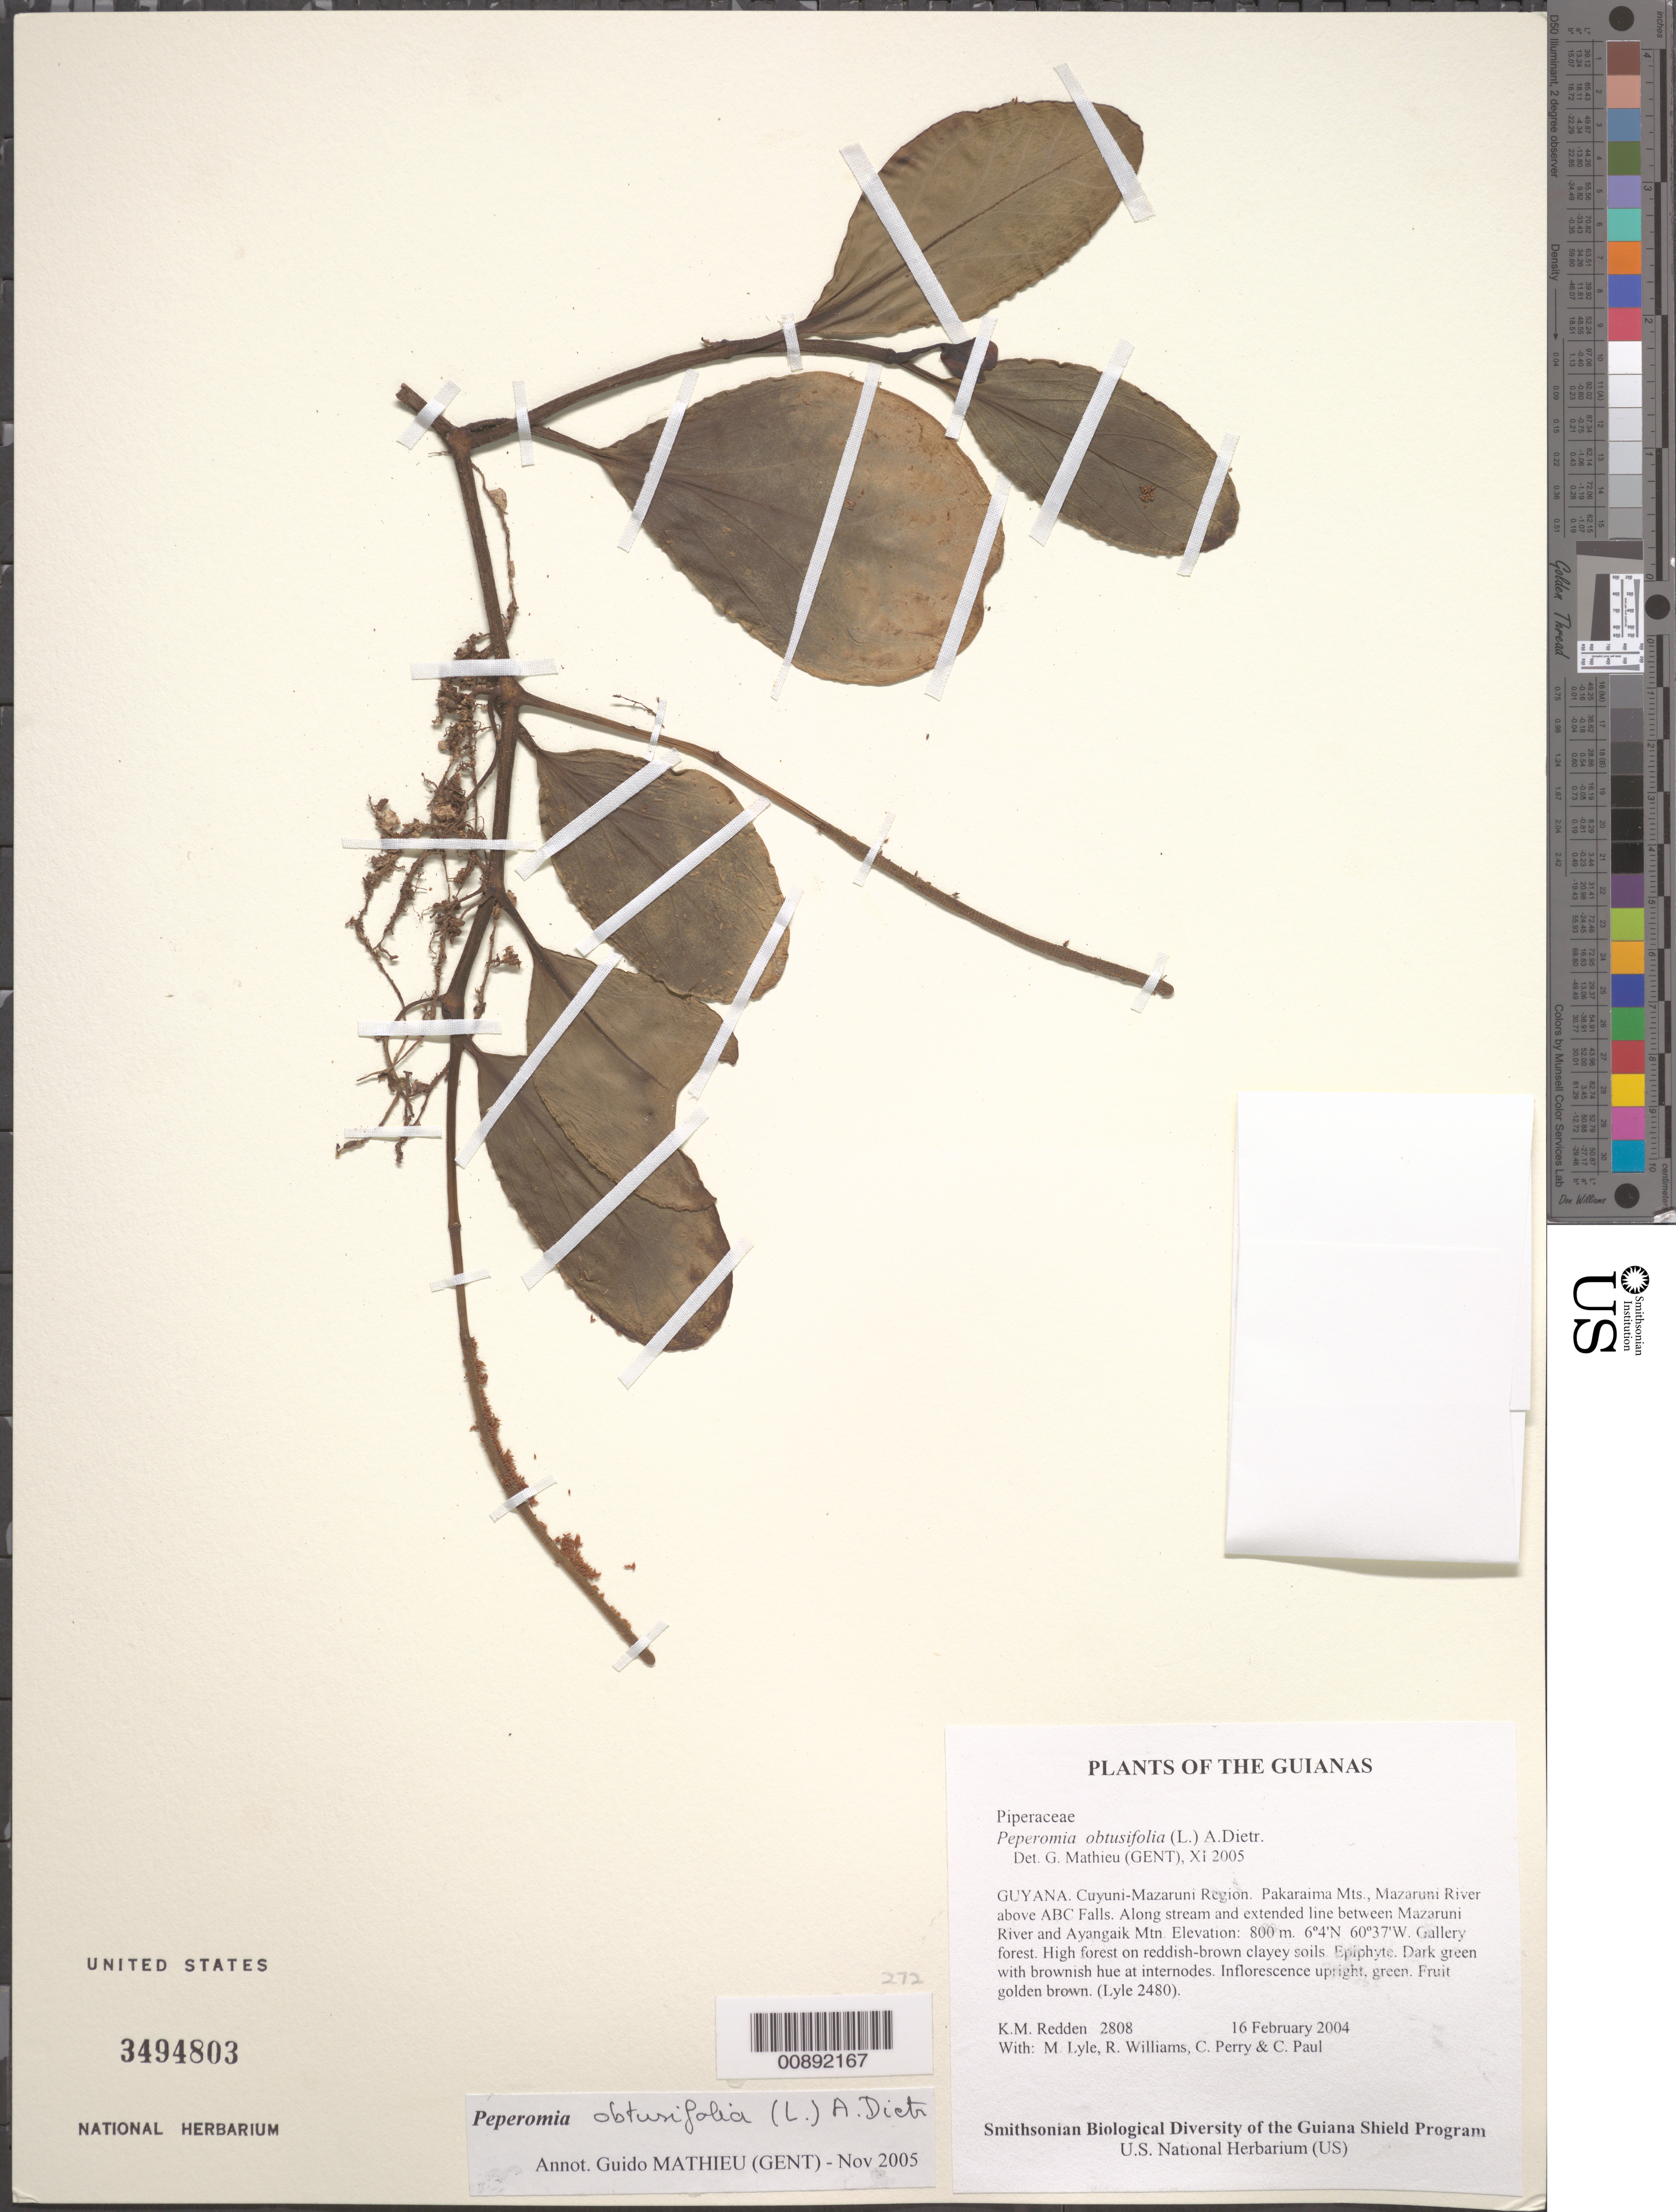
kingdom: Plantae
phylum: Tracheophyta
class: Magnoliopsida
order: Piperales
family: Piperaceae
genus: Peperomia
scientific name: Peperomia obtusifolia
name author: (L.) A. Dietr.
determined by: Mathieu, Guido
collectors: K. M. Redden, M. Lyle, R. Williams, C. Perry & C. Paul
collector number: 2808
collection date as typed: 16 February 2004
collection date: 2004-02-16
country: Guyana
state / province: Cuyuni-Mazaruni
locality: Pakaraima Mts., Mazaruni River above ABC Falls. Along stream and extended line between Mazaruni River and Ayangaik Mtn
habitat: Gallery forest. High forest on reddish-brown clayey soils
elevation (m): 800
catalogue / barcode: US 3494803